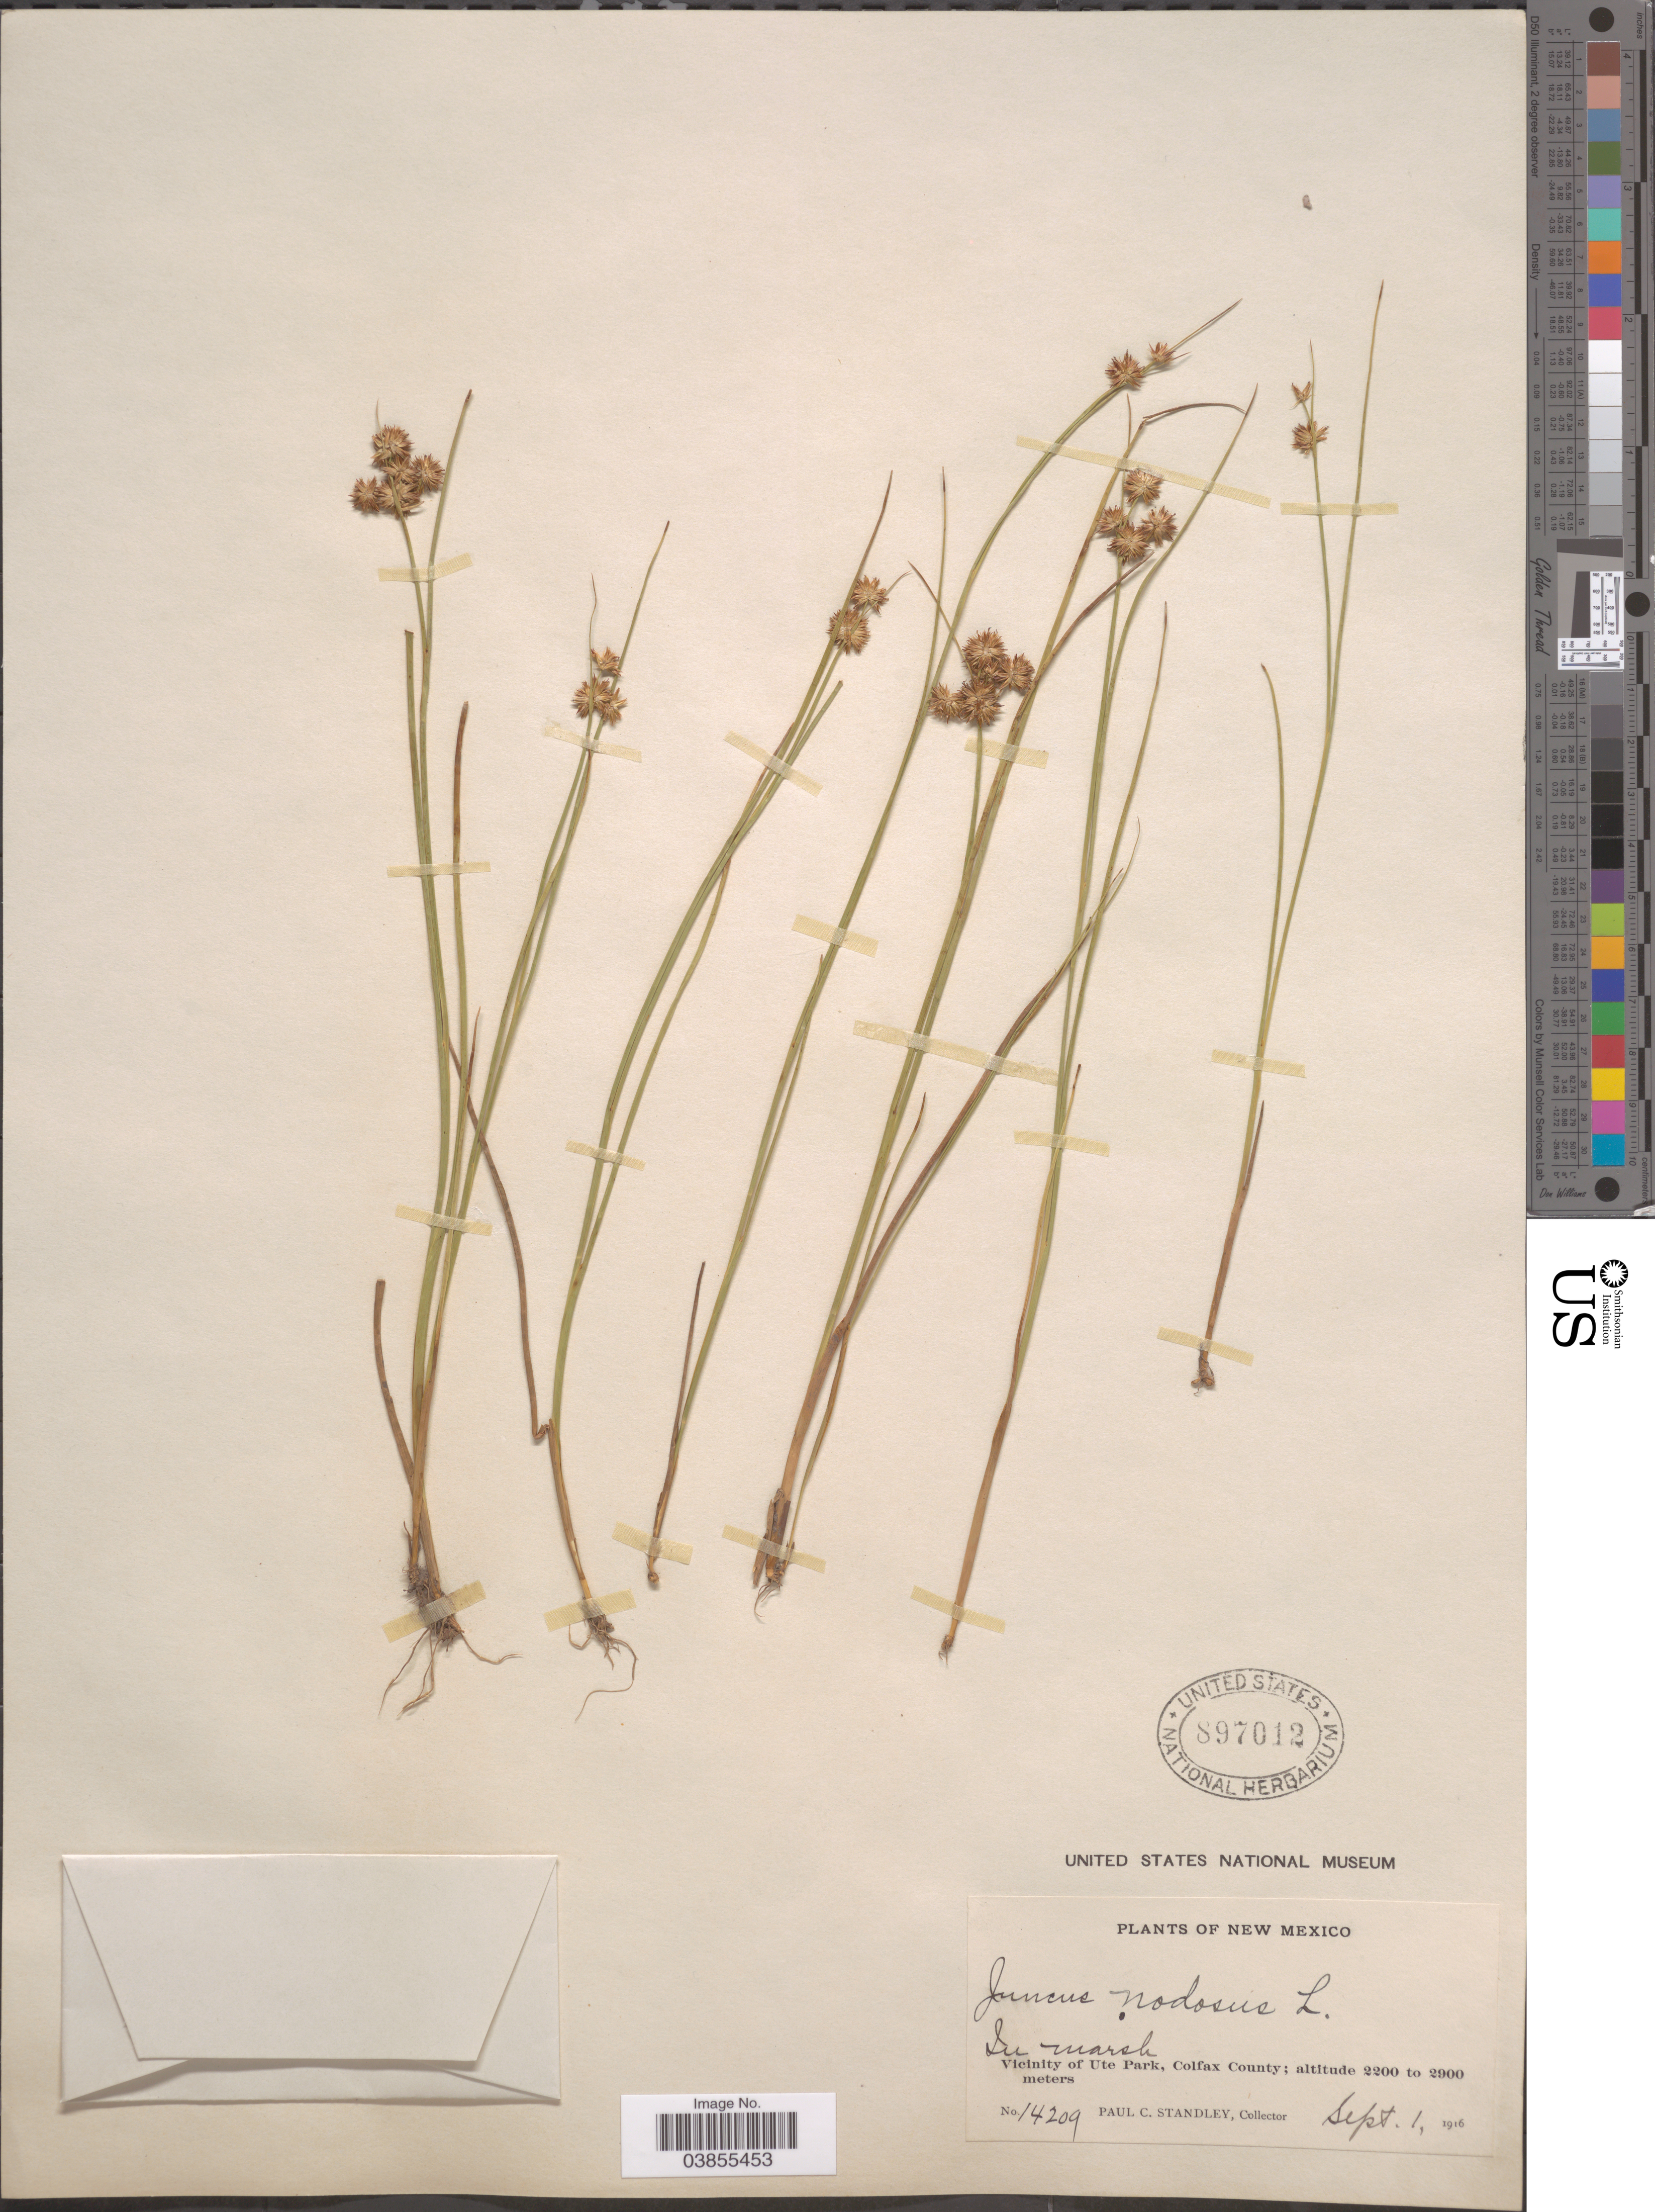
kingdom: Plantae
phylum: Tracheophyta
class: Liliopsida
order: Poales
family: Juncaceae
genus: Juncus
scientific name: Juncus nodosus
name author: L.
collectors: P. C. Standley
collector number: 14209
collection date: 1916-09-01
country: United States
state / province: New Mexico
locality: Vicinity of Ute Park, Colfax County.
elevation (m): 2200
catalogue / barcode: US 897012